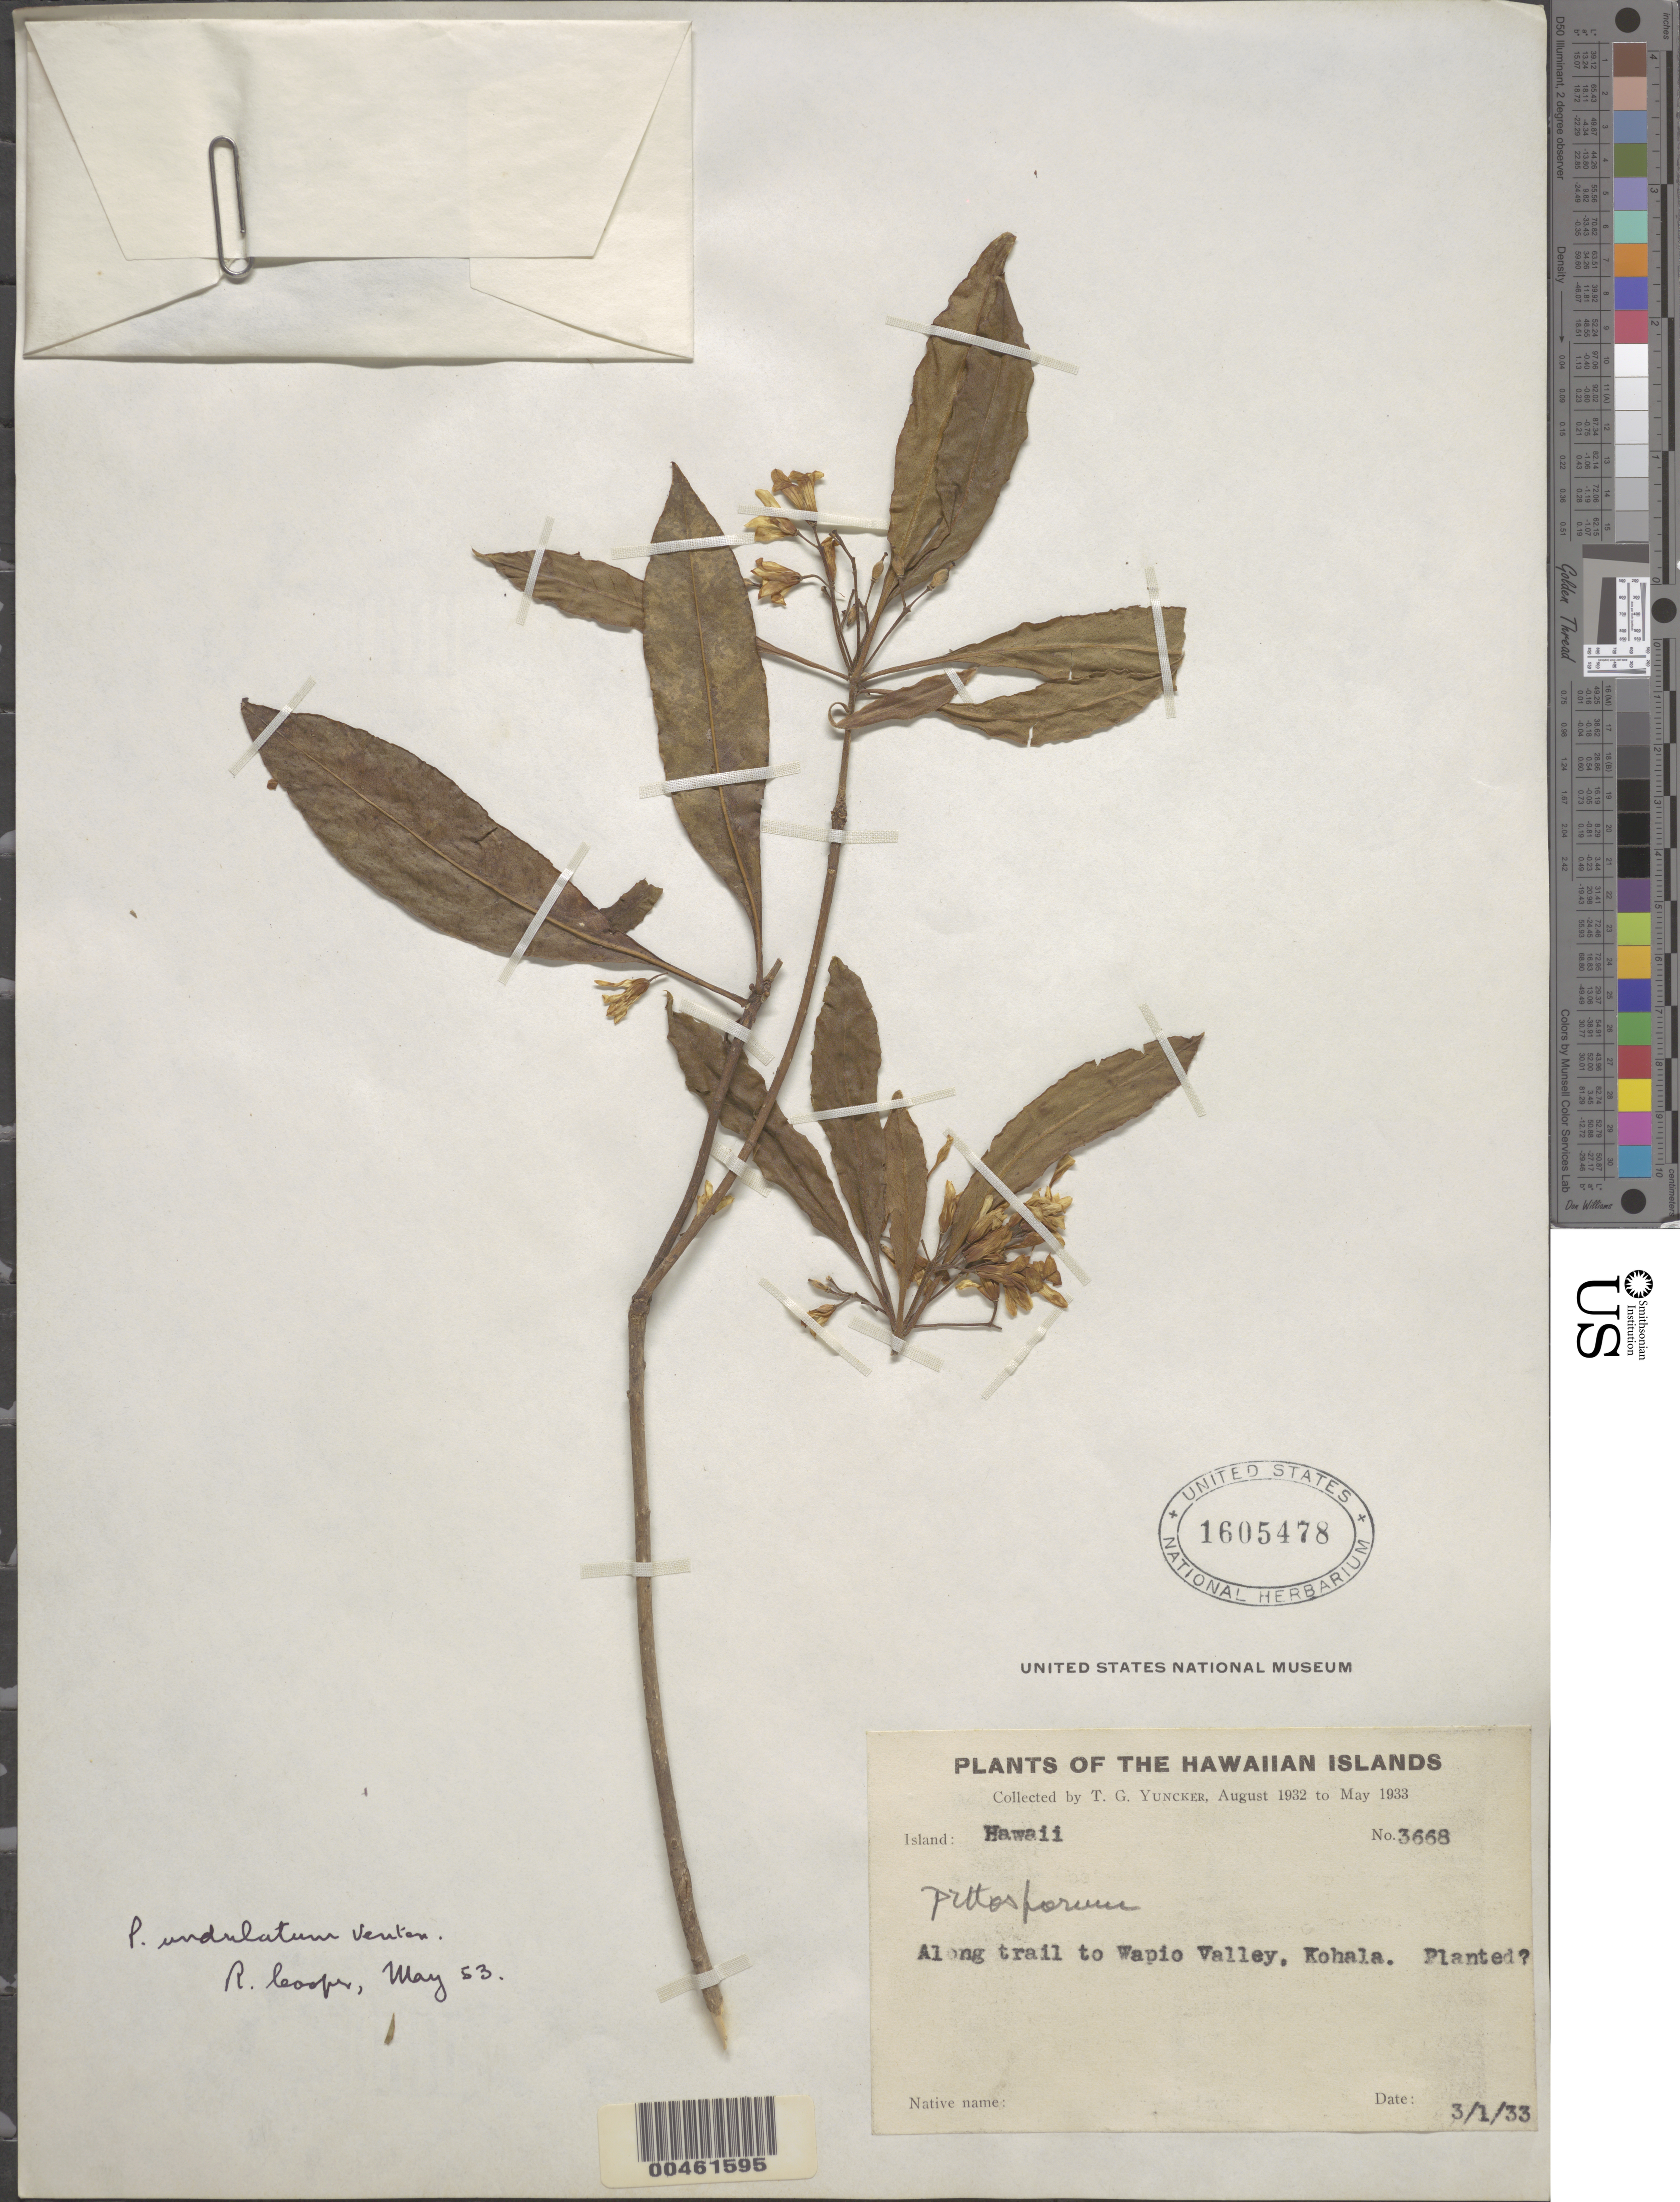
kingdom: Plantae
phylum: Tracheophyta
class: Magnoliopsida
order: Apiales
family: Pittosporaceae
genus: Pittosporum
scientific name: Pittosporum undulatum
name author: Vent.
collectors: T. G. Yuncker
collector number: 3668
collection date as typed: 1 Mar 1933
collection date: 1933-03-01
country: United States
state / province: Hawaii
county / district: Hawaii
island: Hawaii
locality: Along trail to Wapio VAlley, Kohala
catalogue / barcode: US 1605478